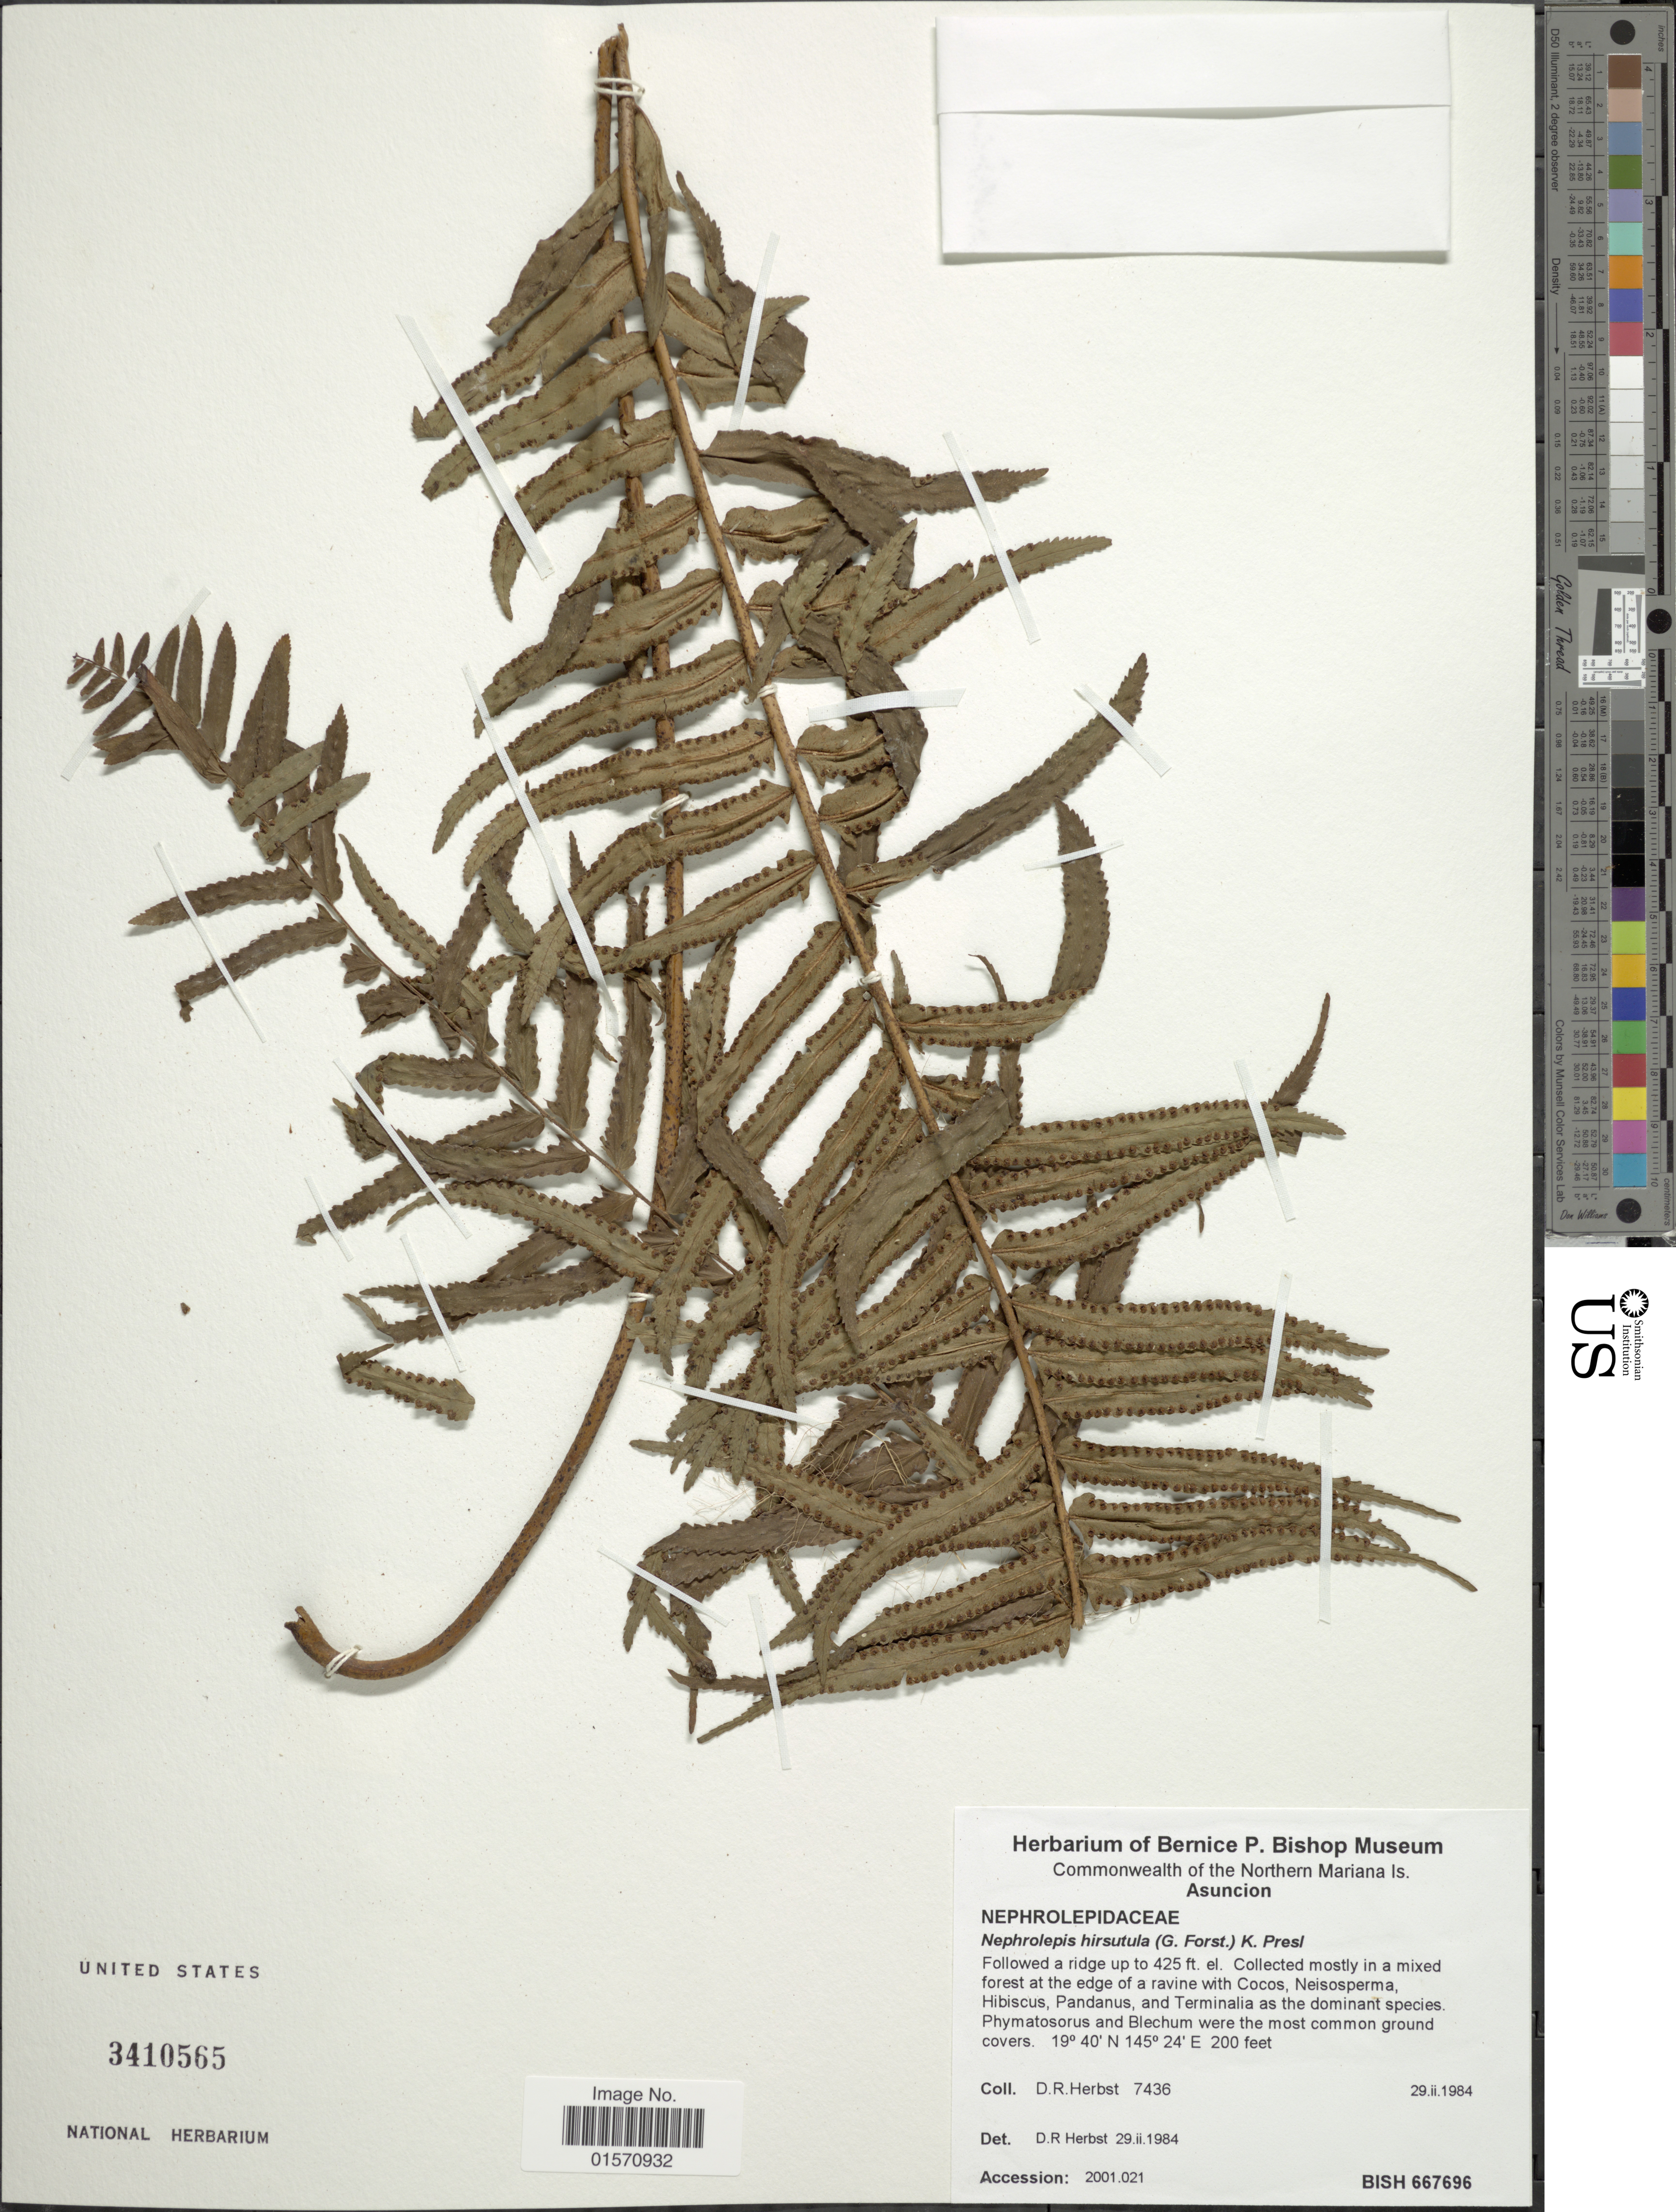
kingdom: Plantae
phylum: Tracheophyta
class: Polypodiopsida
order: Polypodiales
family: Nephrolepidaceae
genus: Nephrolepis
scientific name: Nephrolepis hirsutula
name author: (G. Forst.) C. Presl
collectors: D. R. Herbst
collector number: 7436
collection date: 1984-02-29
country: Northern Mariana Islands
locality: Ascuncion. Followed a ridge up to 425 ft. el. Collected mostly in a mixed forest at the edge of a ravine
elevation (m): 61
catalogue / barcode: US 3410565